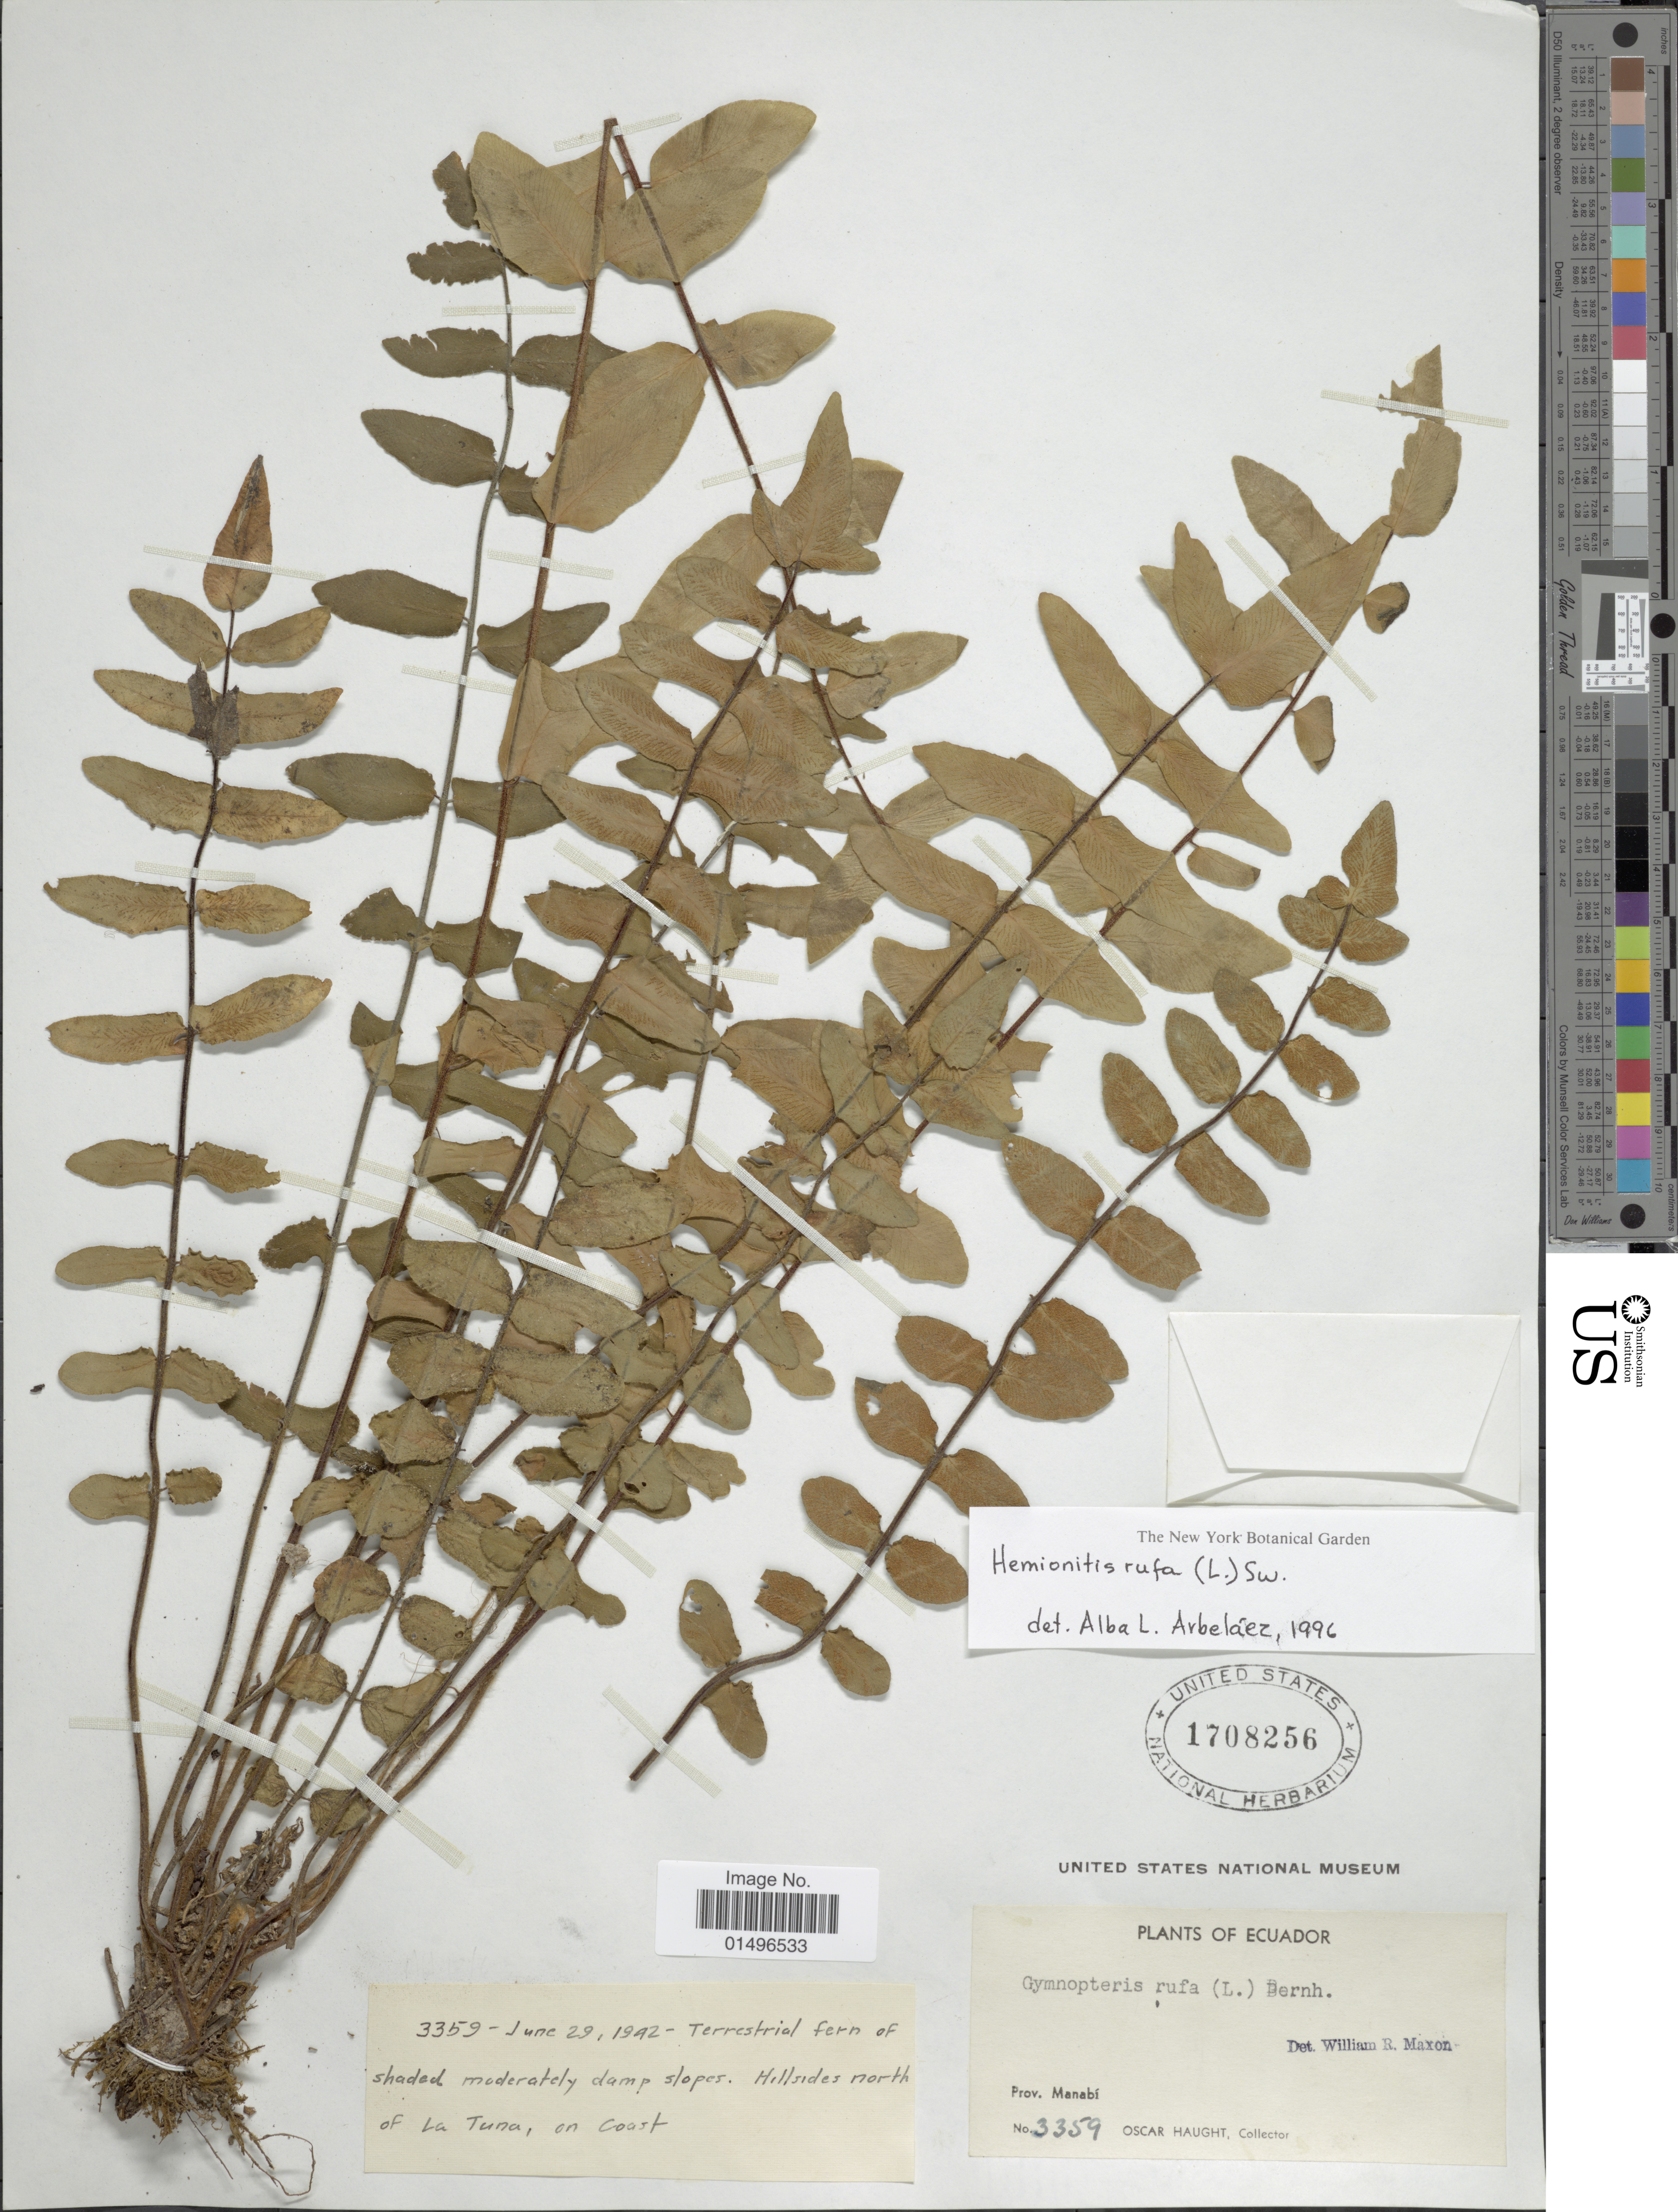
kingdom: Plantae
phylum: Tracheophyta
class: Polypodiopsida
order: Polypodiales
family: Pteridaceae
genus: Hemionitis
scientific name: Hemionitis rufa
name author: (L.) Sw.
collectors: O. L. Haught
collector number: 3359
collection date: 1942-06-29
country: Ecuador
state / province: Manabí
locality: Ecuador, Hillsides north of La Tuna, on coast.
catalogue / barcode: US 1708256